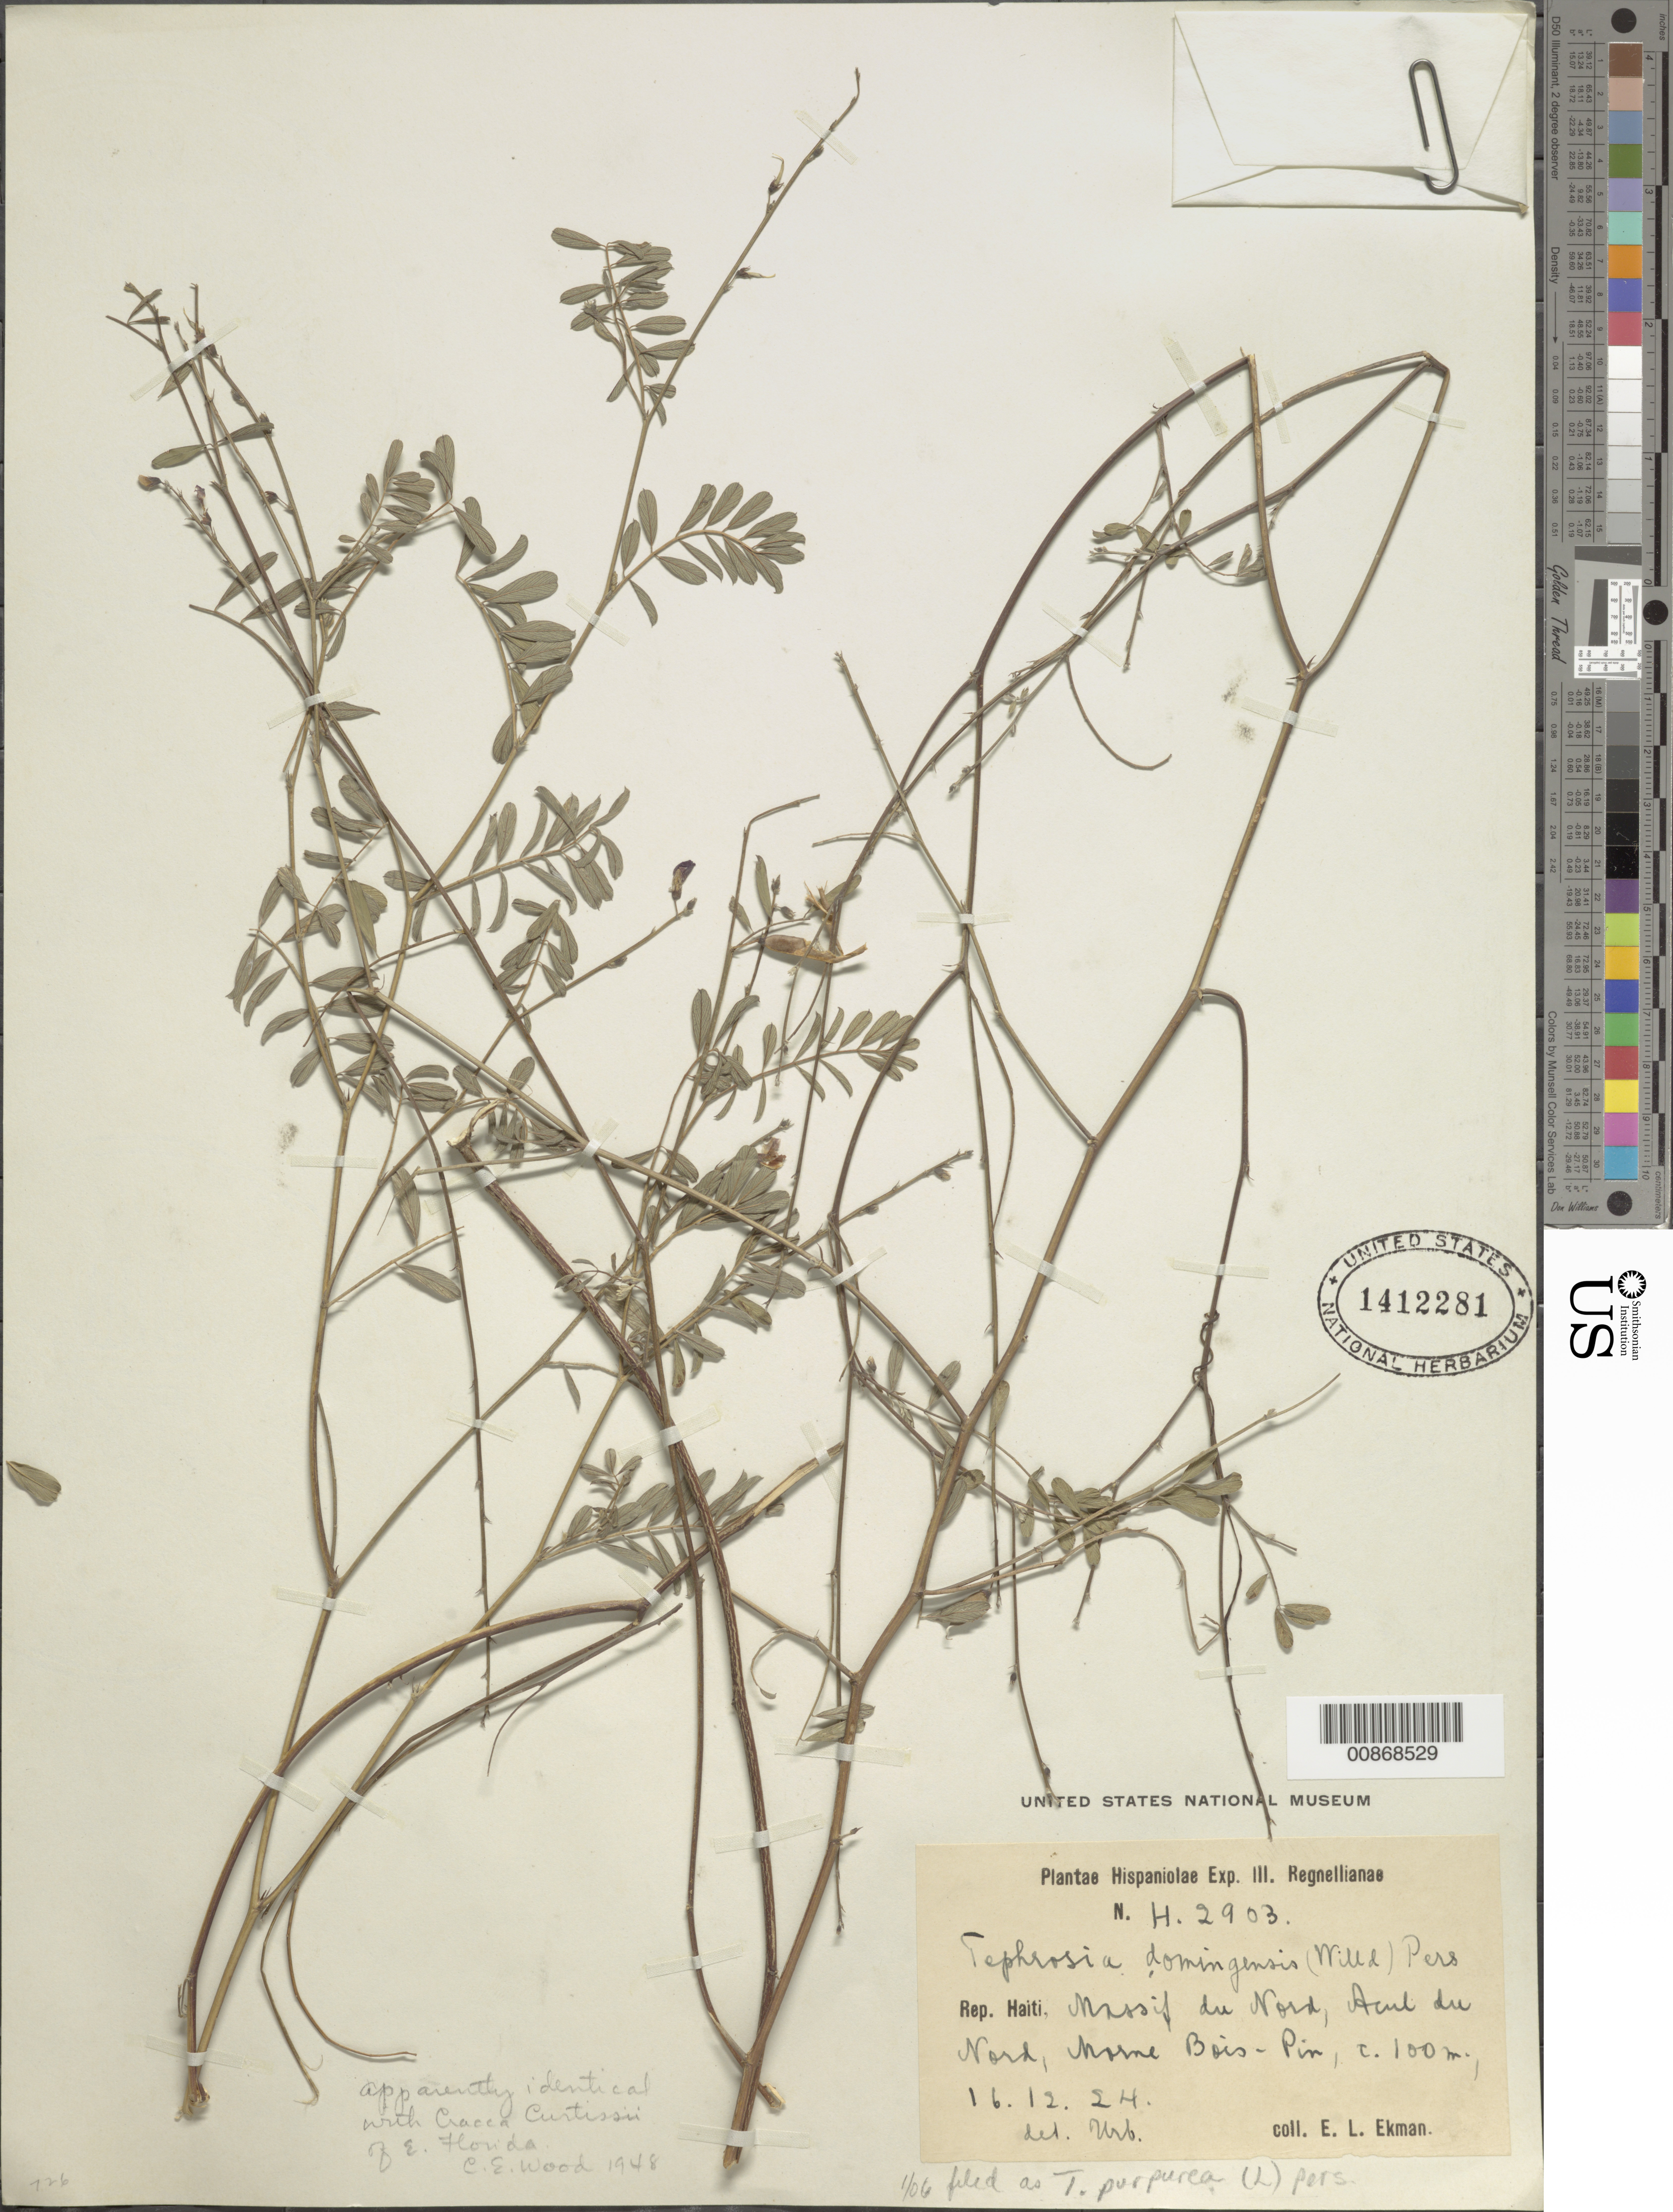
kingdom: Plantae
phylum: Tracheophyta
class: Magnoliopsida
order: Fabales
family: Fabaceae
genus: Tephrosia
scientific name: Tephrosia purpurea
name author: (L.) Pers.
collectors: E. L. Ekman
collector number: H 2903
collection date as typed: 16 Dec 1924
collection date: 1924-12-16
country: Haiti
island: Hispaniola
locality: Massif du Nord, Acul du Nord, Morne Bois-Pin.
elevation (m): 100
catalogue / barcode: US 1412281